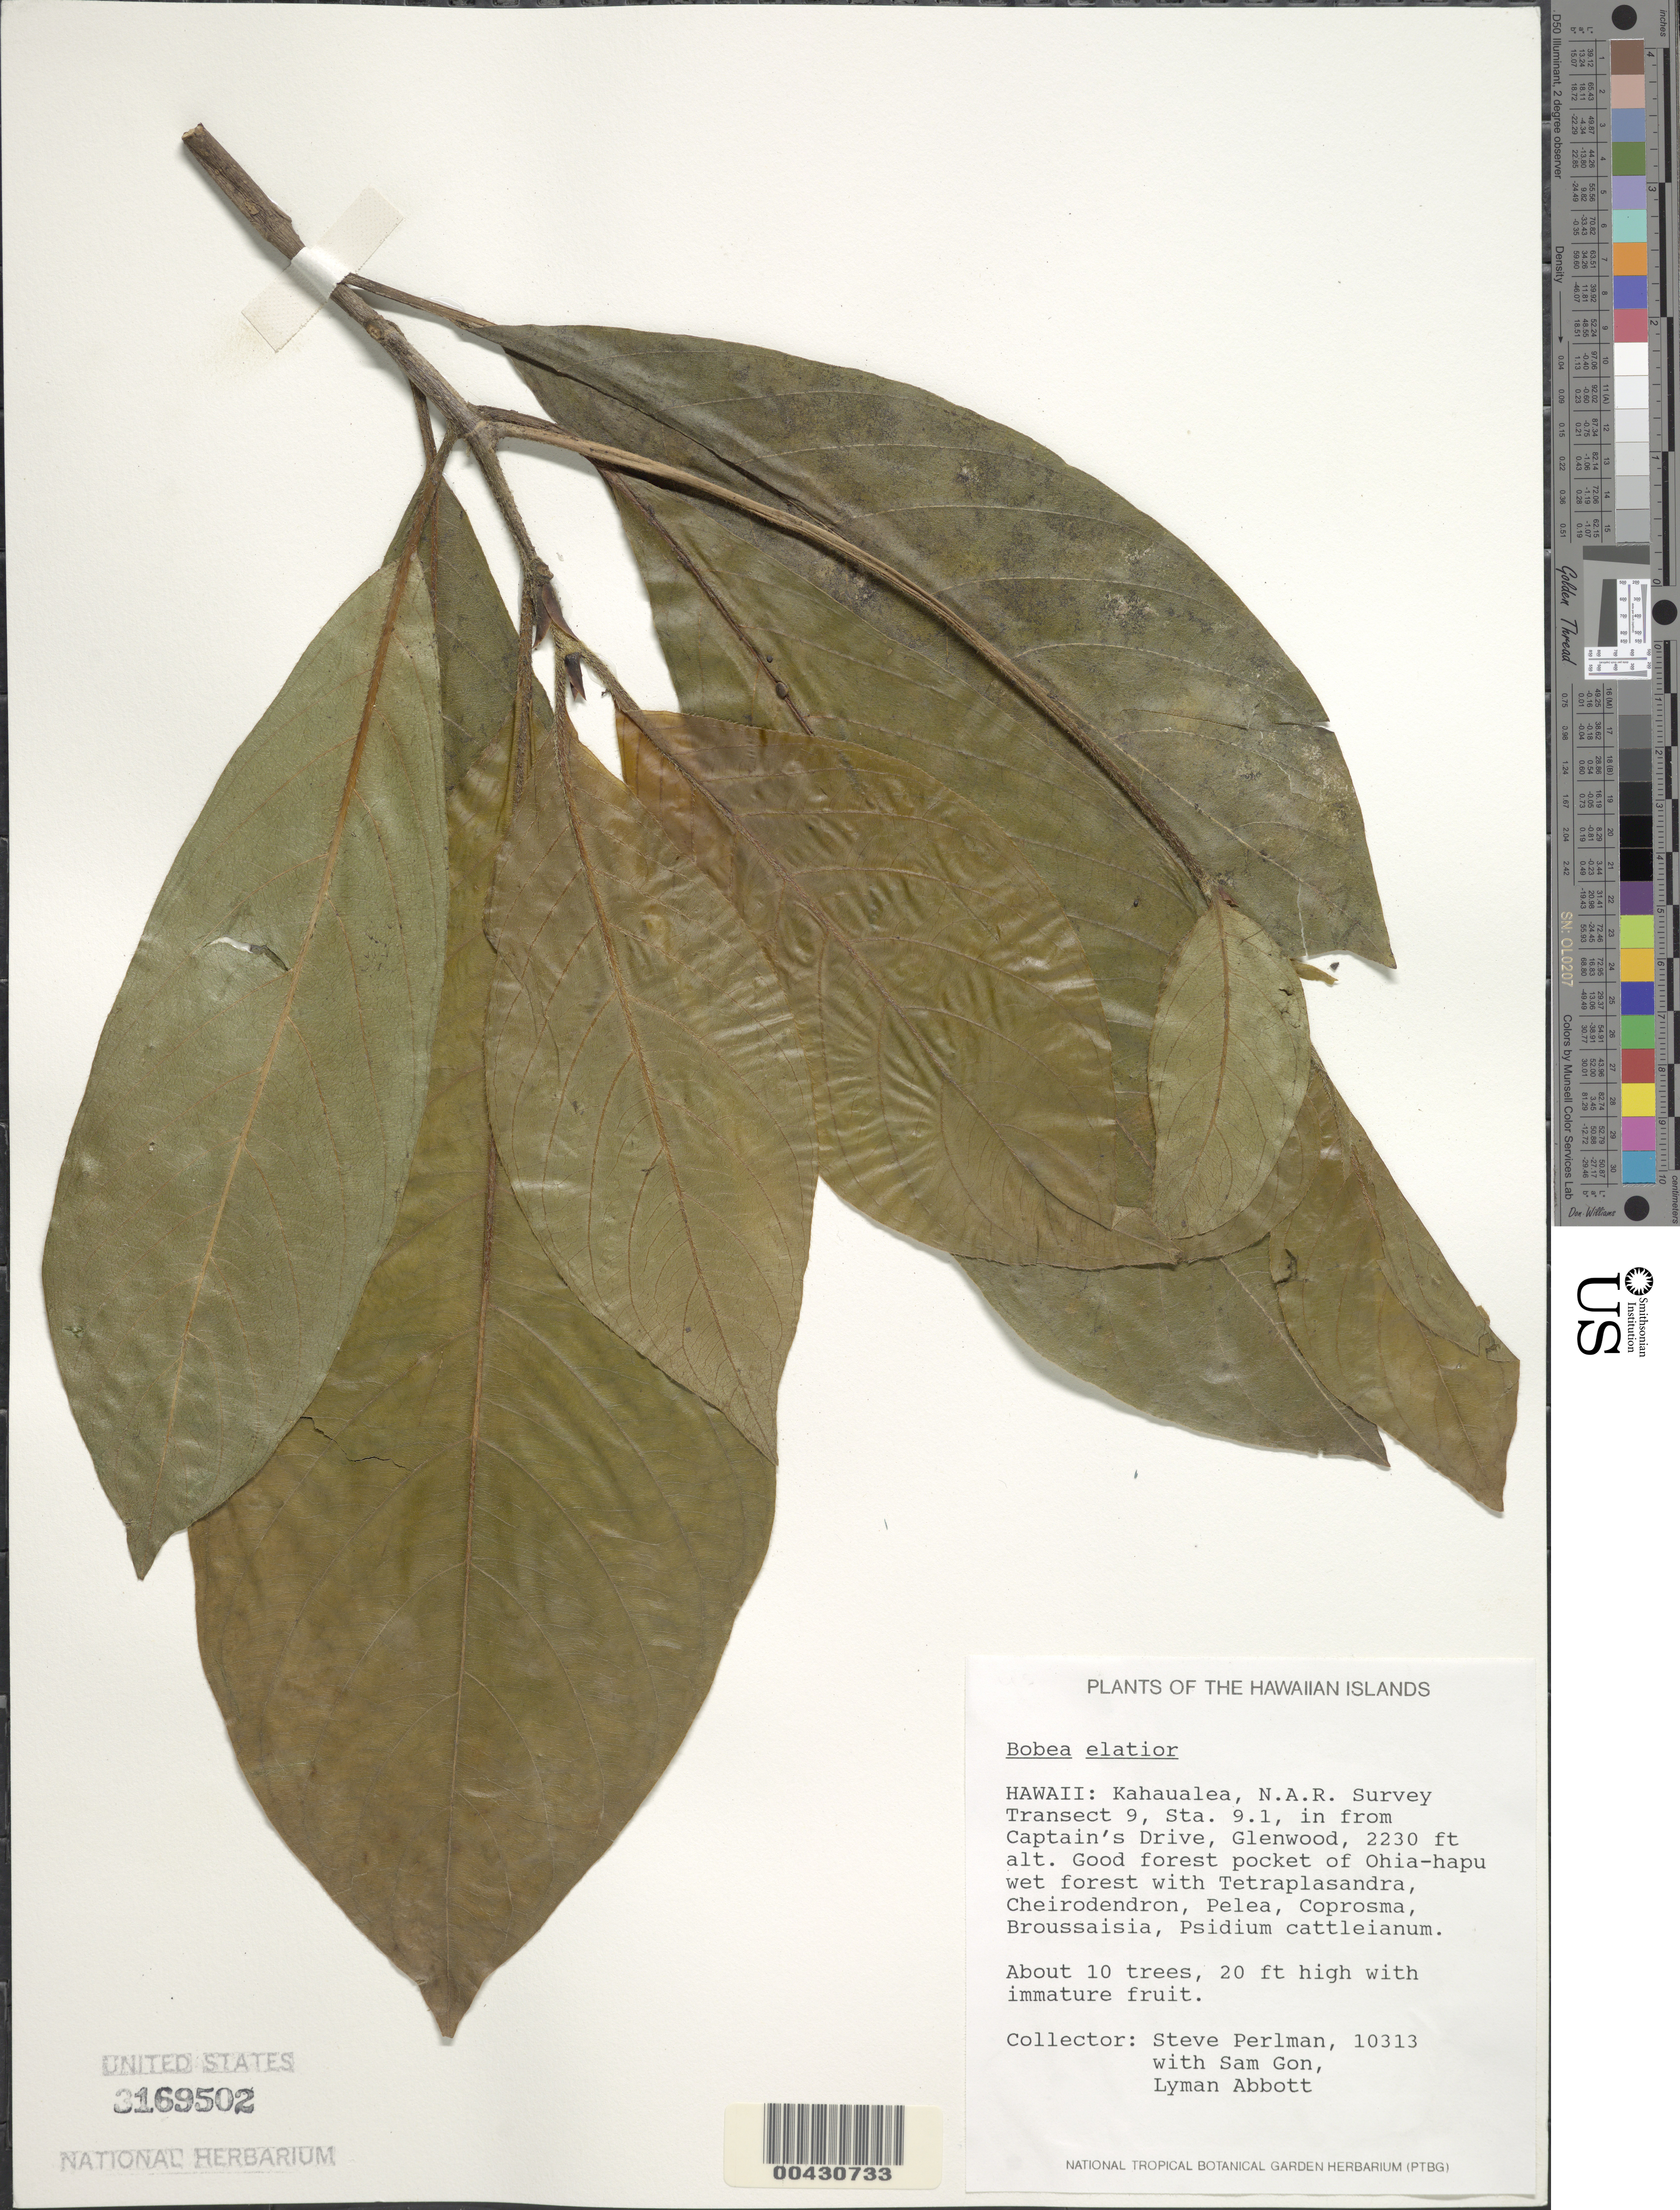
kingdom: Plantae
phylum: Tracheophyta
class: Magnoliopsida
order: Gentianales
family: Rubiaceae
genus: Bobea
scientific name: Bobea elatior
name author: Gaudich.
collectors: S. P. Perlman, S. Gon & L. Abbott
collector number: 10313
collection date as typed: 1900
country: United States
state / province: Hawaii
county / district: Hawaii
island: Hawaii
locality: Kahaualea, NAR Survey Transect 9, Sta. 9.1, in from Captain's Drive, Glenwood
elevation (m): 680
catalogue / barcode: US 3169502